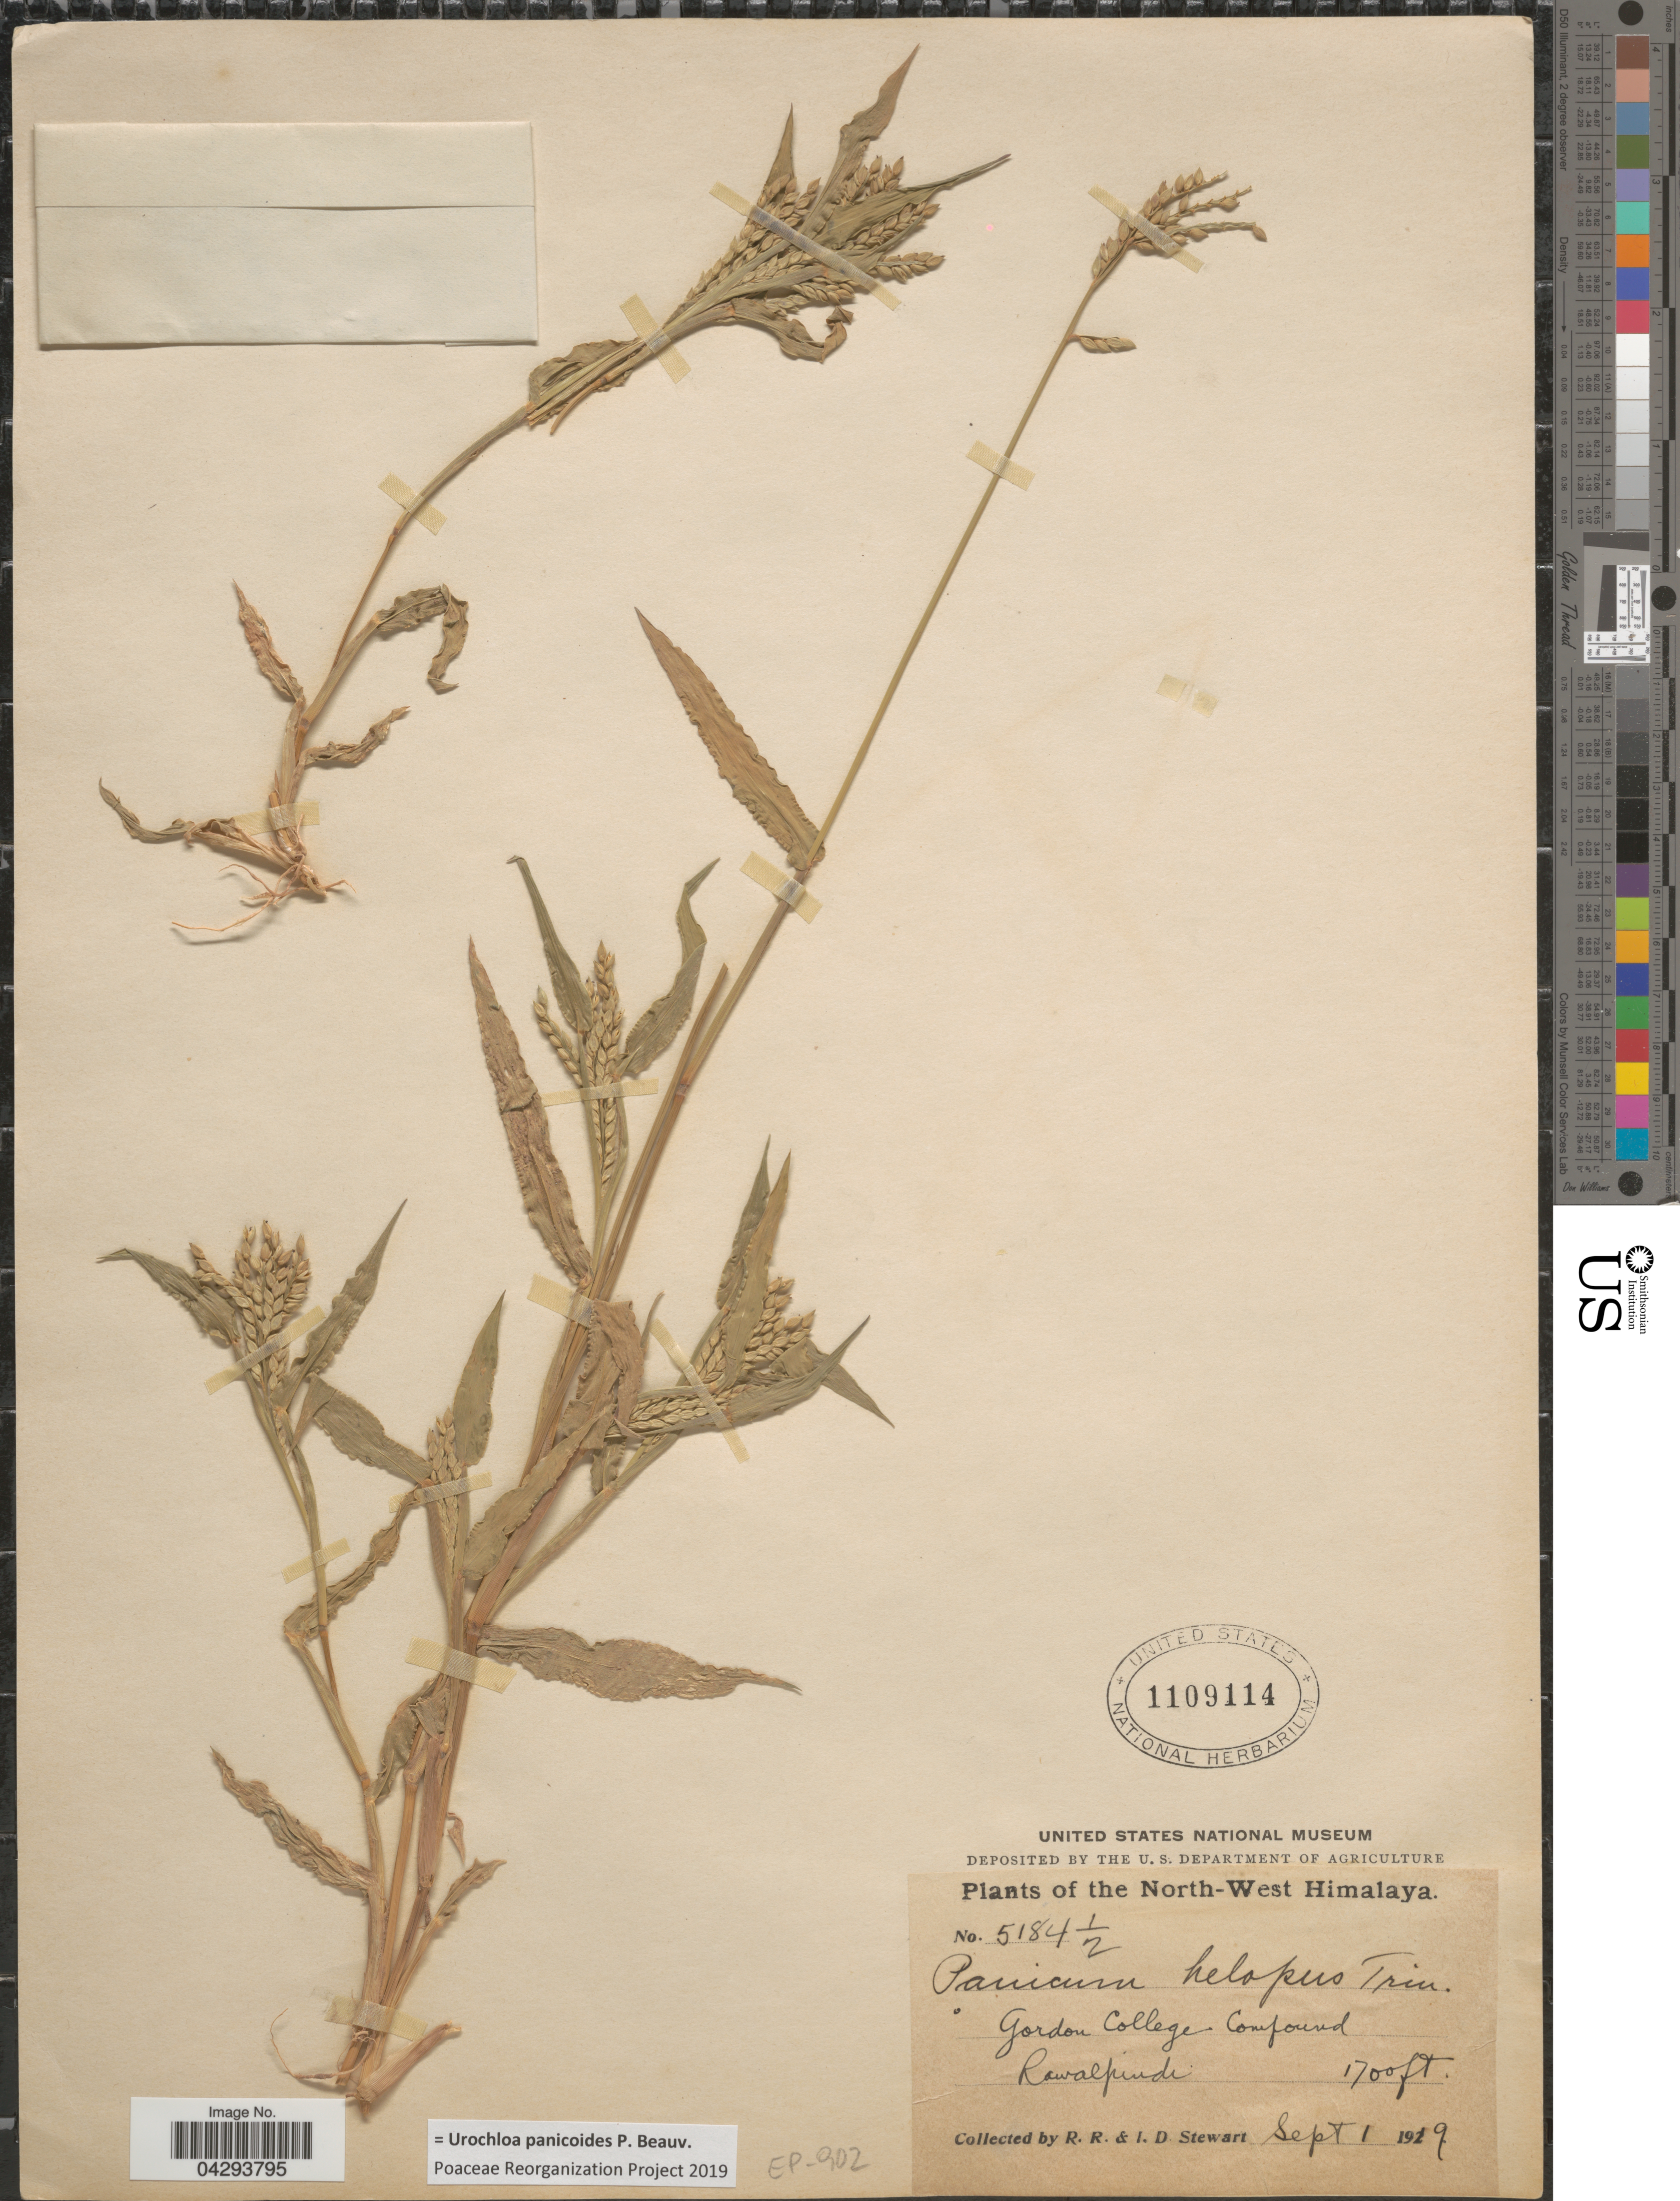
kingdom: Plantae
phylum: Tracheophyta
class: Liliopsida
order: Poales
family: Poaceae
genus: Urochloa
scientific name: Urochloa panicoides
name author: P. Beauv.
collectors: R. Stewart & I. Stewart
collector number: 5184½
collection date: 1919-09-01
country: Pakistan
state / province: Punjab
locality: North-West Himalaya. Gordon College Compound. Rawalpindi.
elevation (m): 518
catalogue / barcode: US 1109114